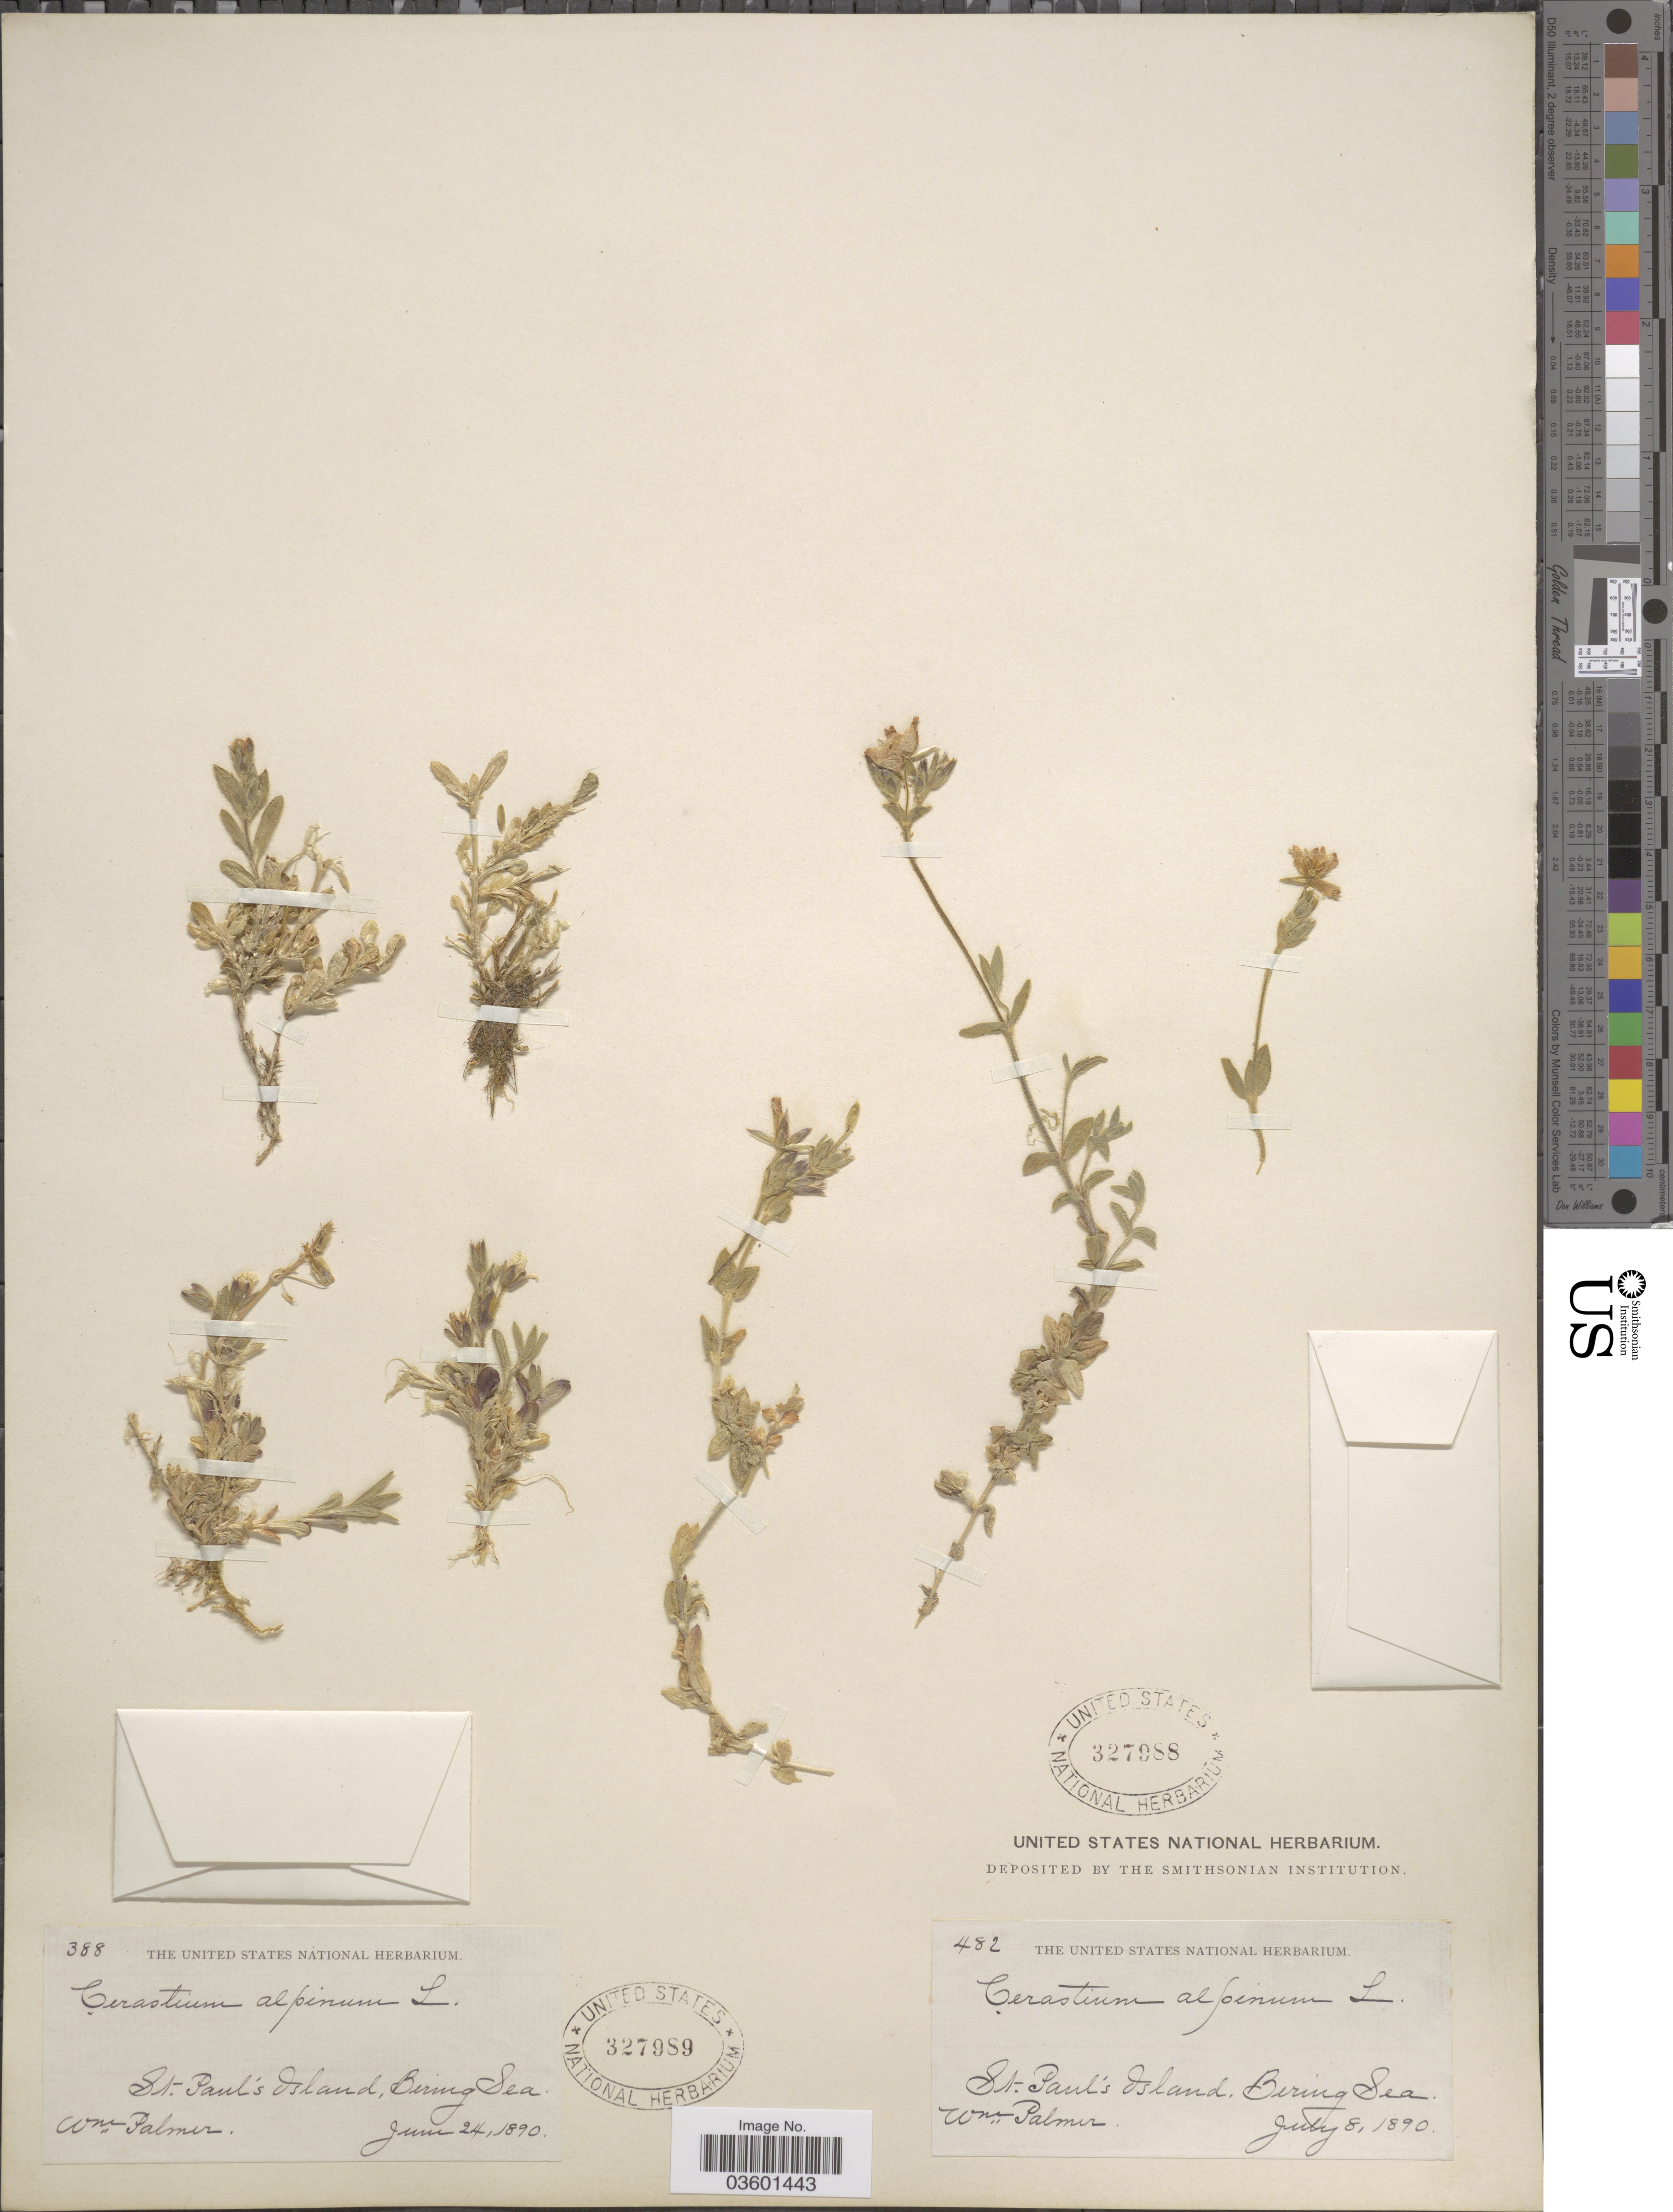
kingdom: Plantae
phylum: Tracheophyta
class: Magnoliopsida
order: Caryophyllales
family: Caryophyllaceae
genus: Cerastium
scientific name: Cerastium beeringianum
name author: Cham. & Schltdl.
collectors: W. Palmer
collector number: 482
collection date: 1890-07-08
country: United States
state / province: Alaska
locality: St. Paul's Island, Bering Sea.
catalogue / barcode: US 327988